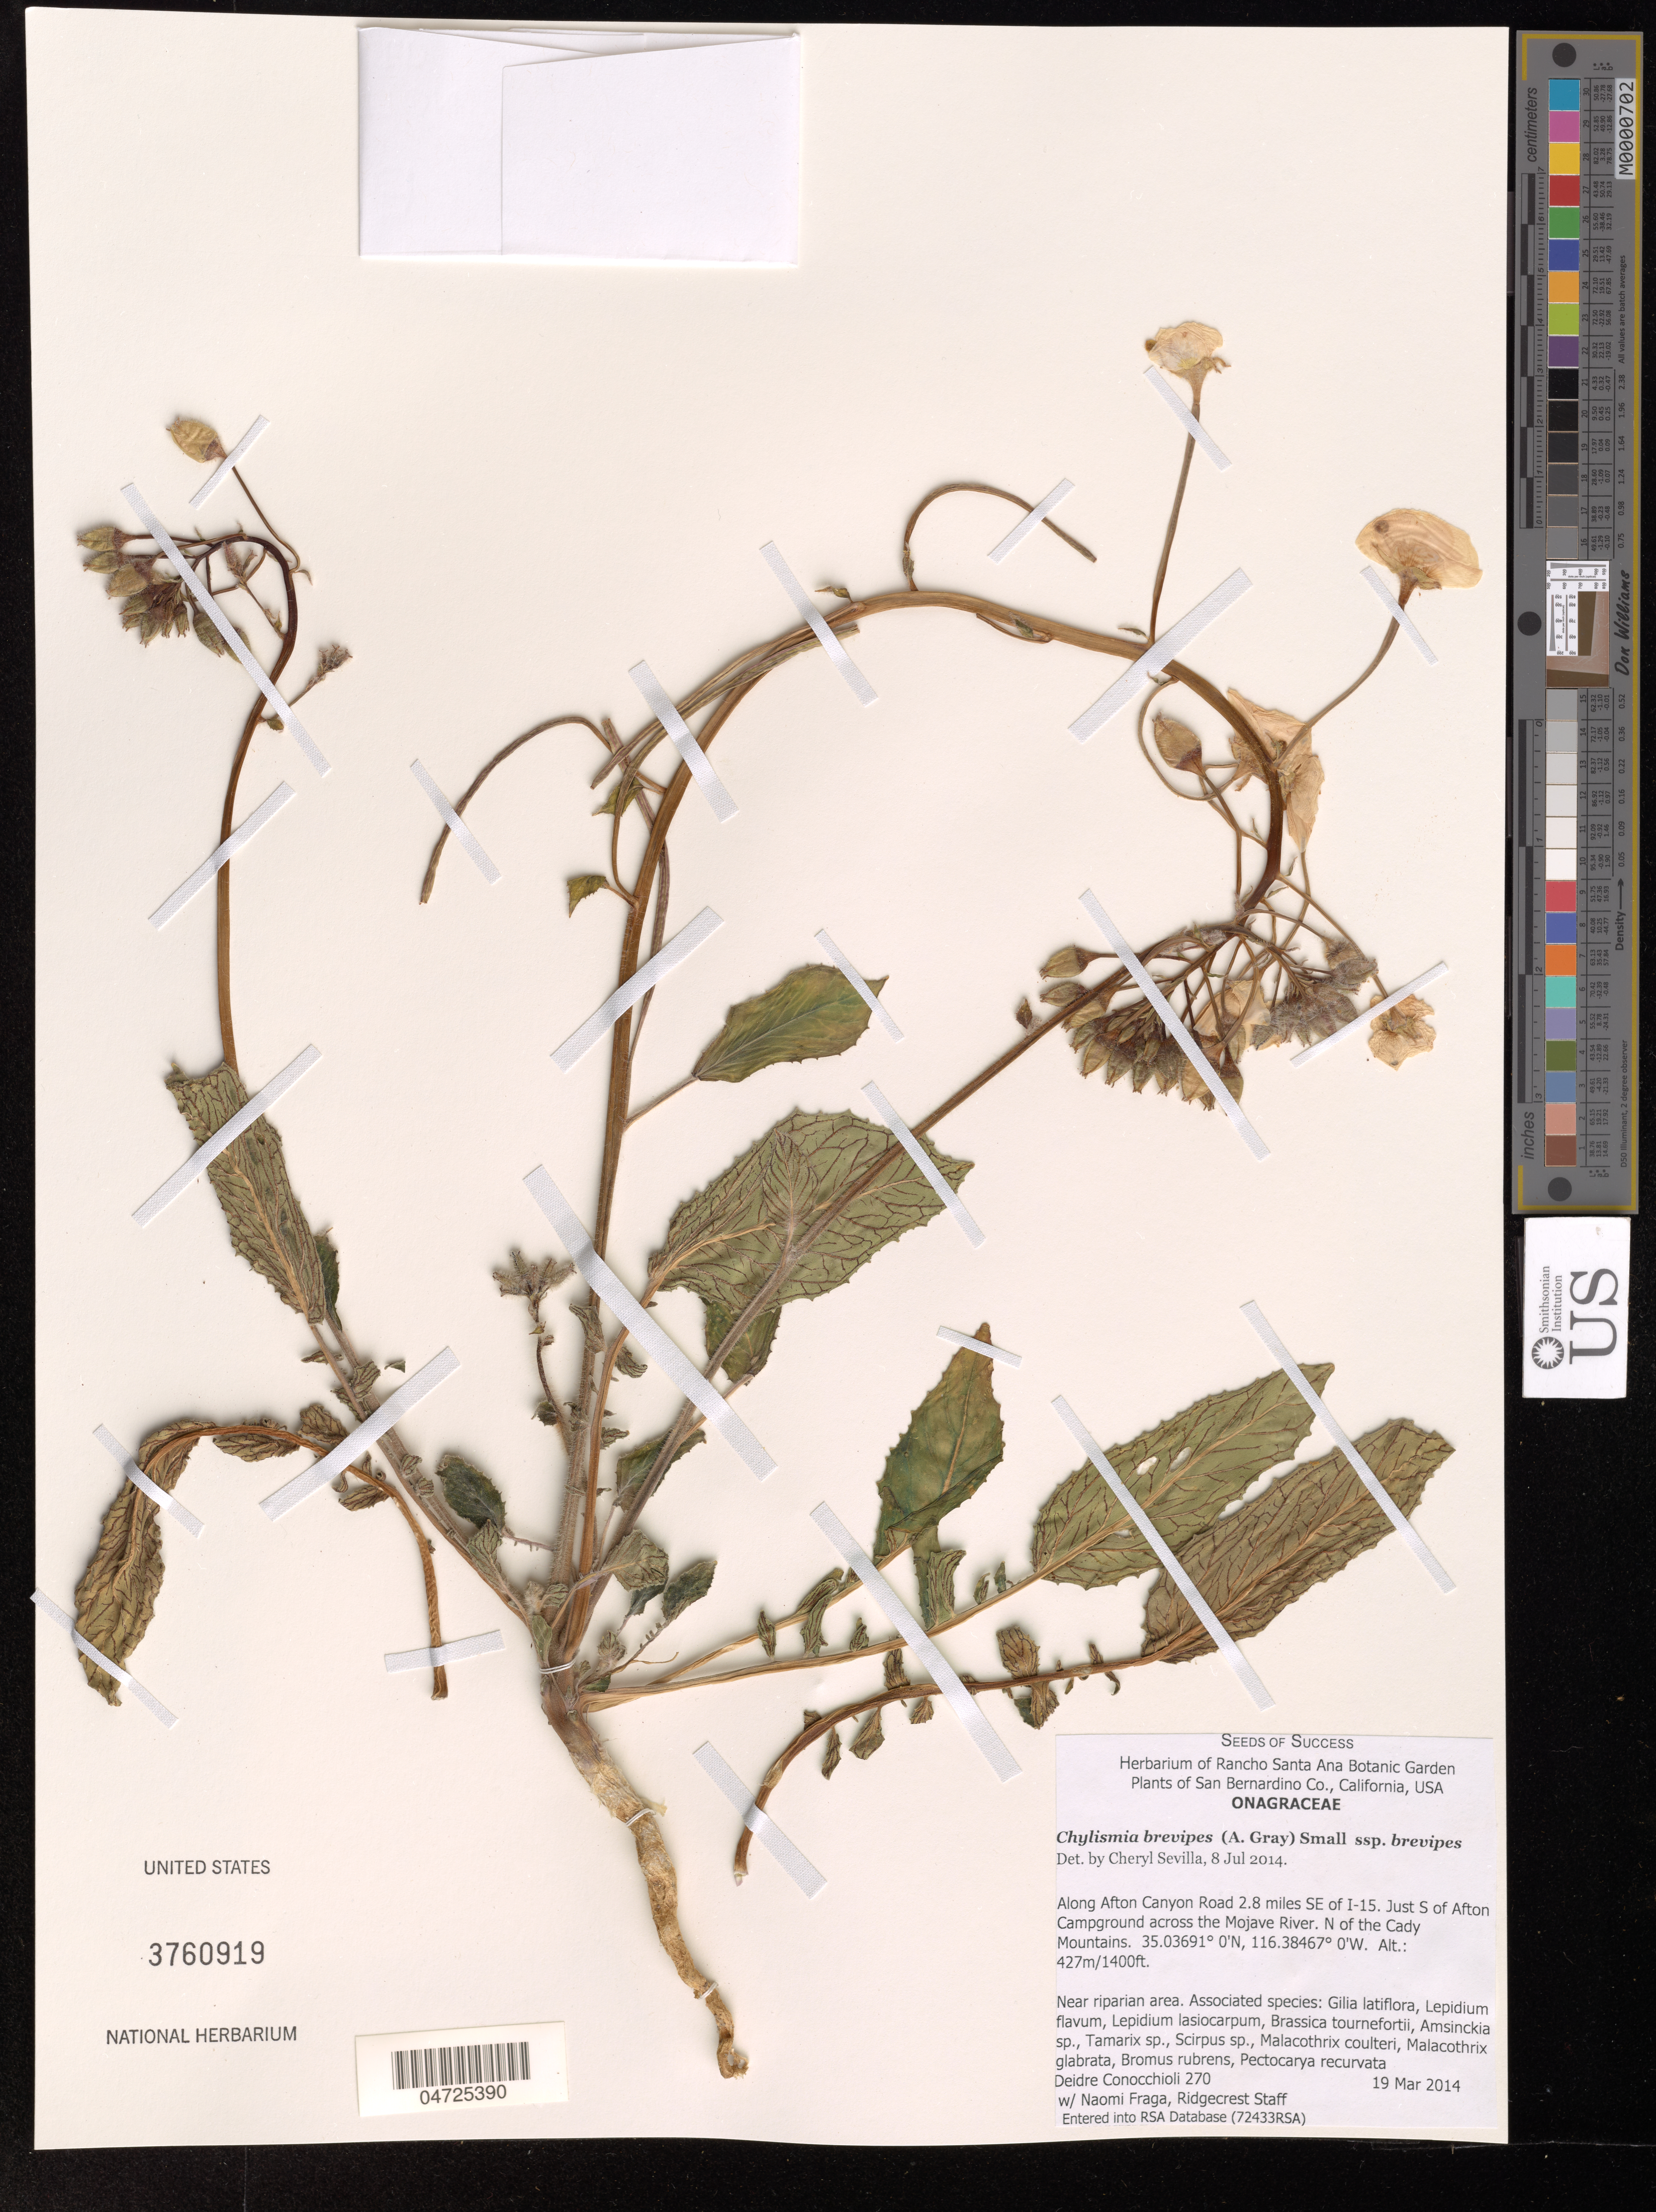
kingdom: Plantae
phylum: Tracheophyta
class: Magnoliopsida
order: Myrtales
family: Onagraceae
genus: Chylismia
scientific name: Chylismia brevipes subsp. brevipes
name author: (A. Gray) Small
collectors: D. Conocchioli, N. Fraga & Ridgecrest Staff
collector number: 270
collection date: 2014-05-19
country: United States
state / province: California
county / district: San Bernardino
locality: Along Afton Canyon Road 2.8 miles SE of I-15, just S of Afton Campground across the Mojave River. N of the Cady Mountains.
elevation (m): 427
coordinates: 35.03691 0 N, 116.38467 0 W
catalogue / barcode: US 3760919